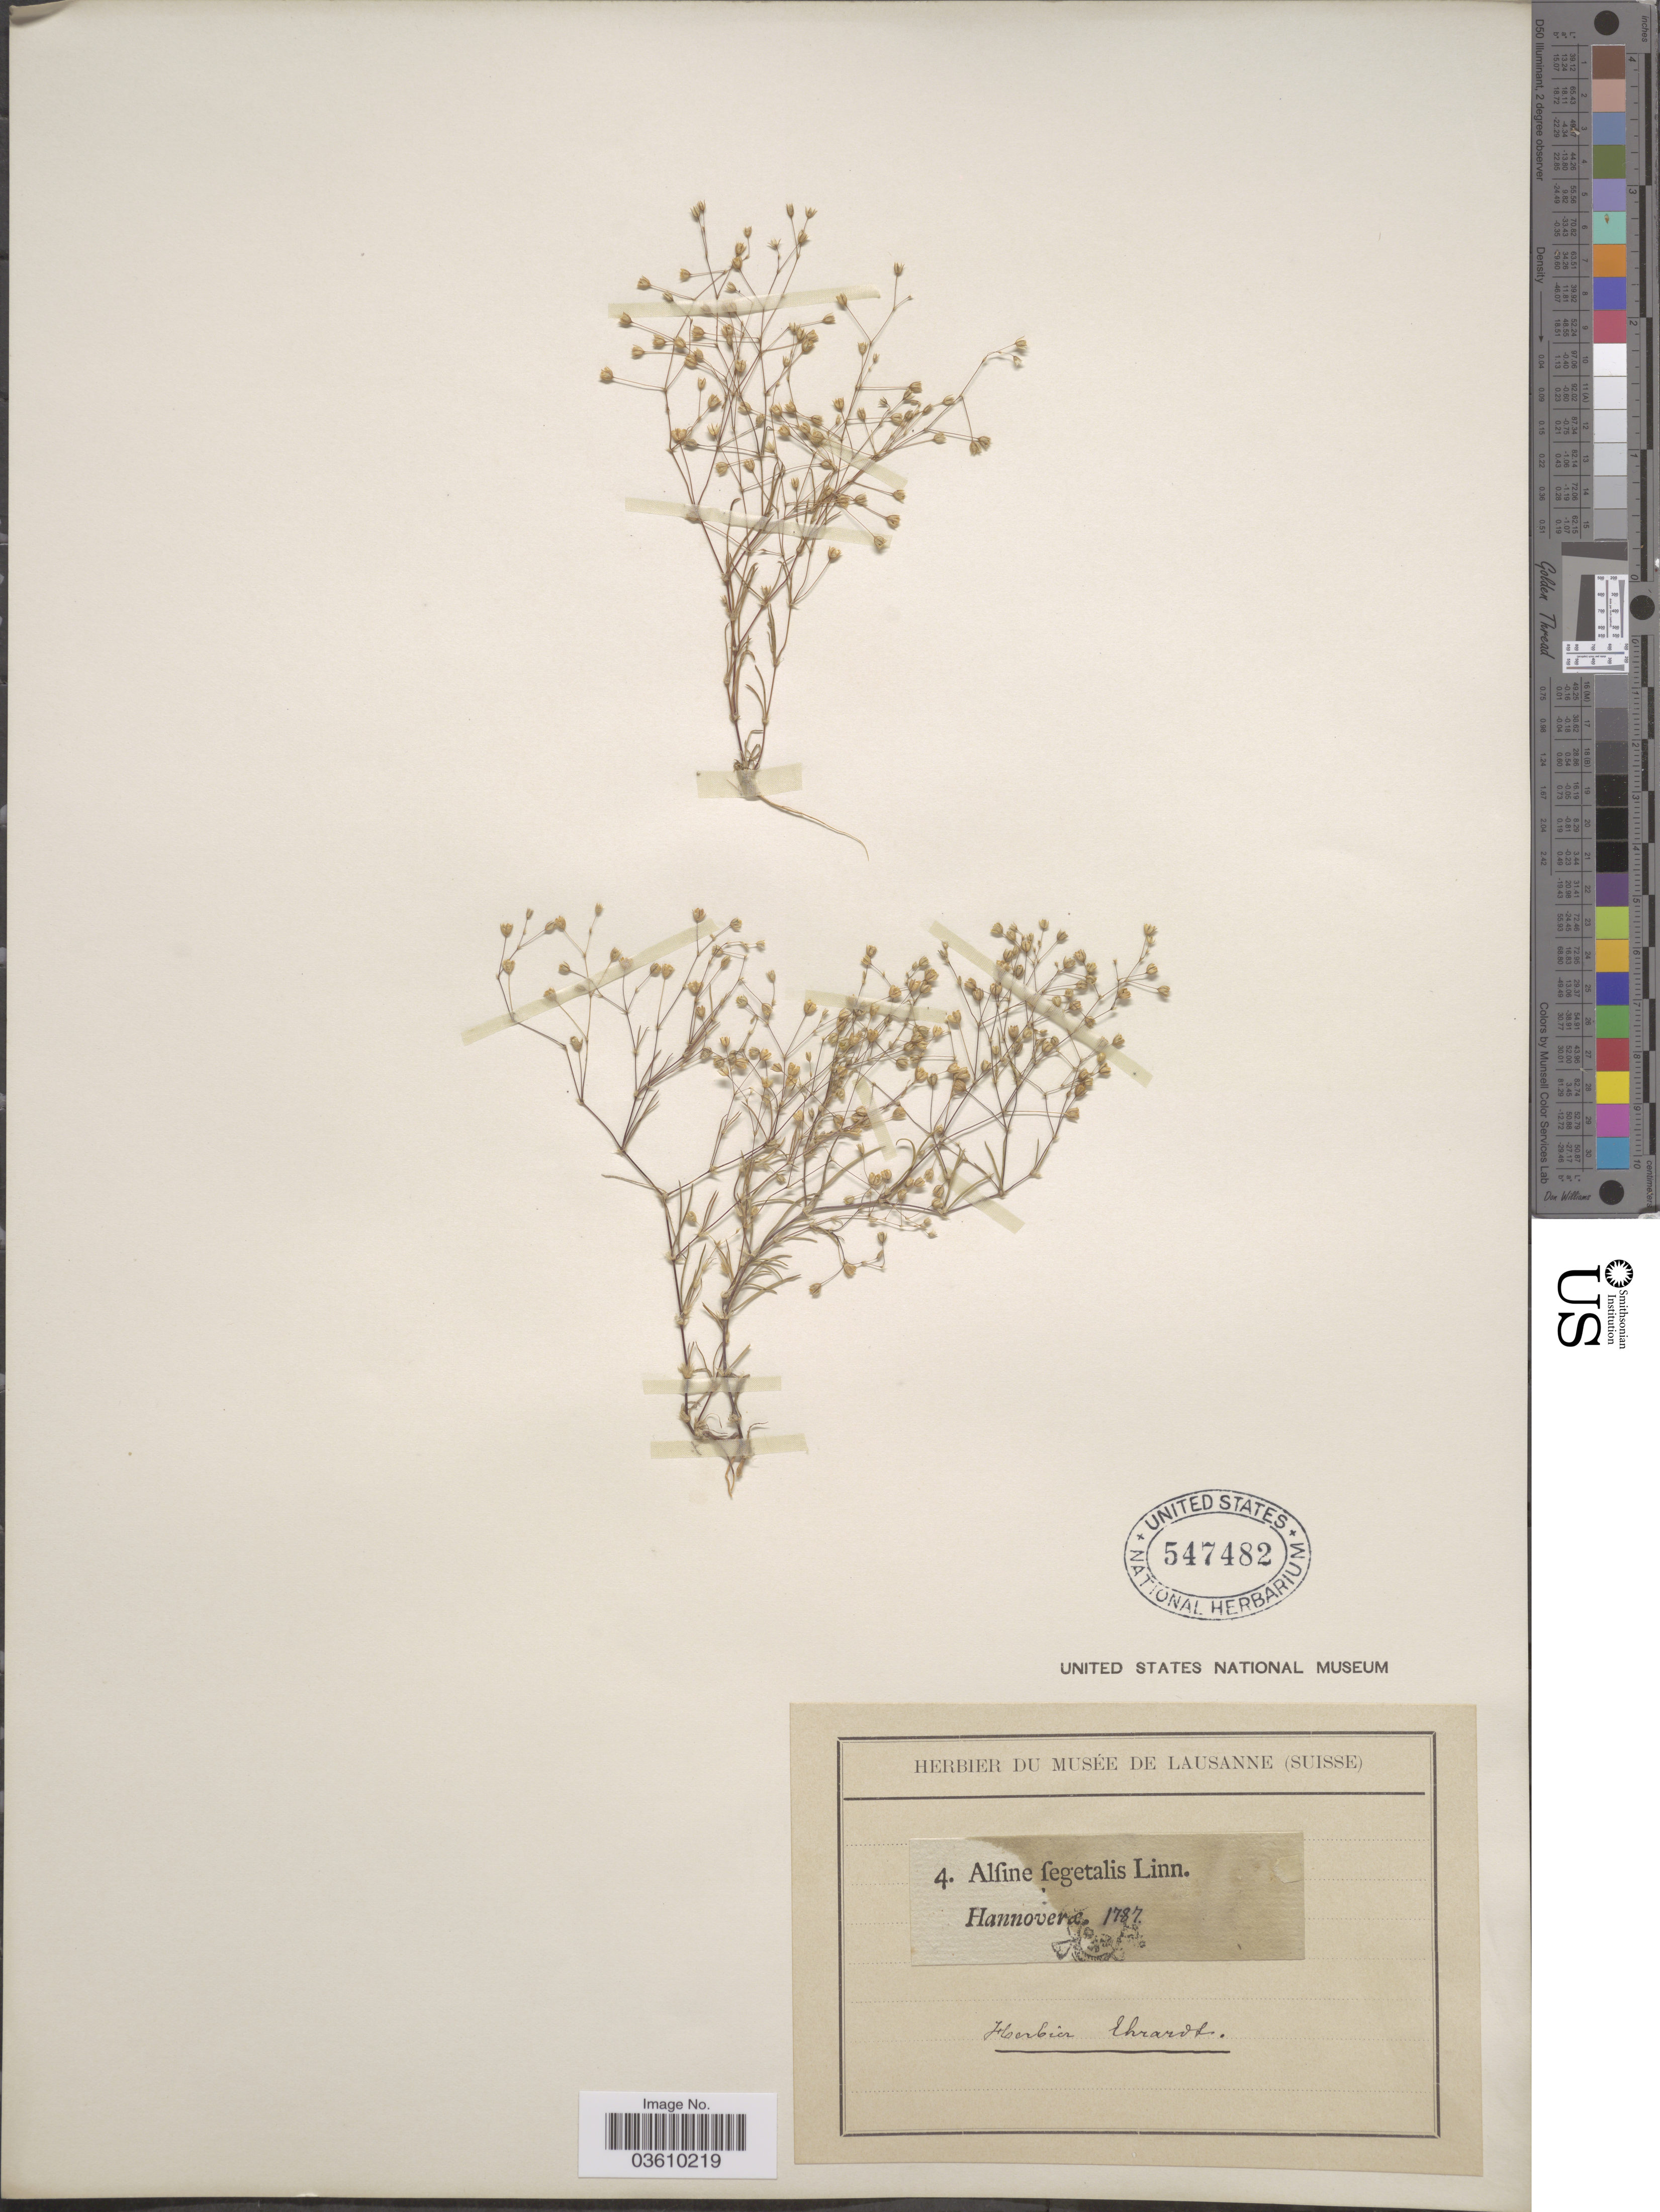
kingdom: Plantae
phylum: Tracheophyta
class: Magnoliopsida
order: Caryophyllales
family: Caryophyllaceae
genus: Spergula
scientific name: Spergula segetalis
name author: (L.) Vill.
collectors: Ex herb. Ehrhardt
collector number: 4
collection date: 1787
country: Germany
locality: Hannoveræ.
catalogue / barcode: US 547482